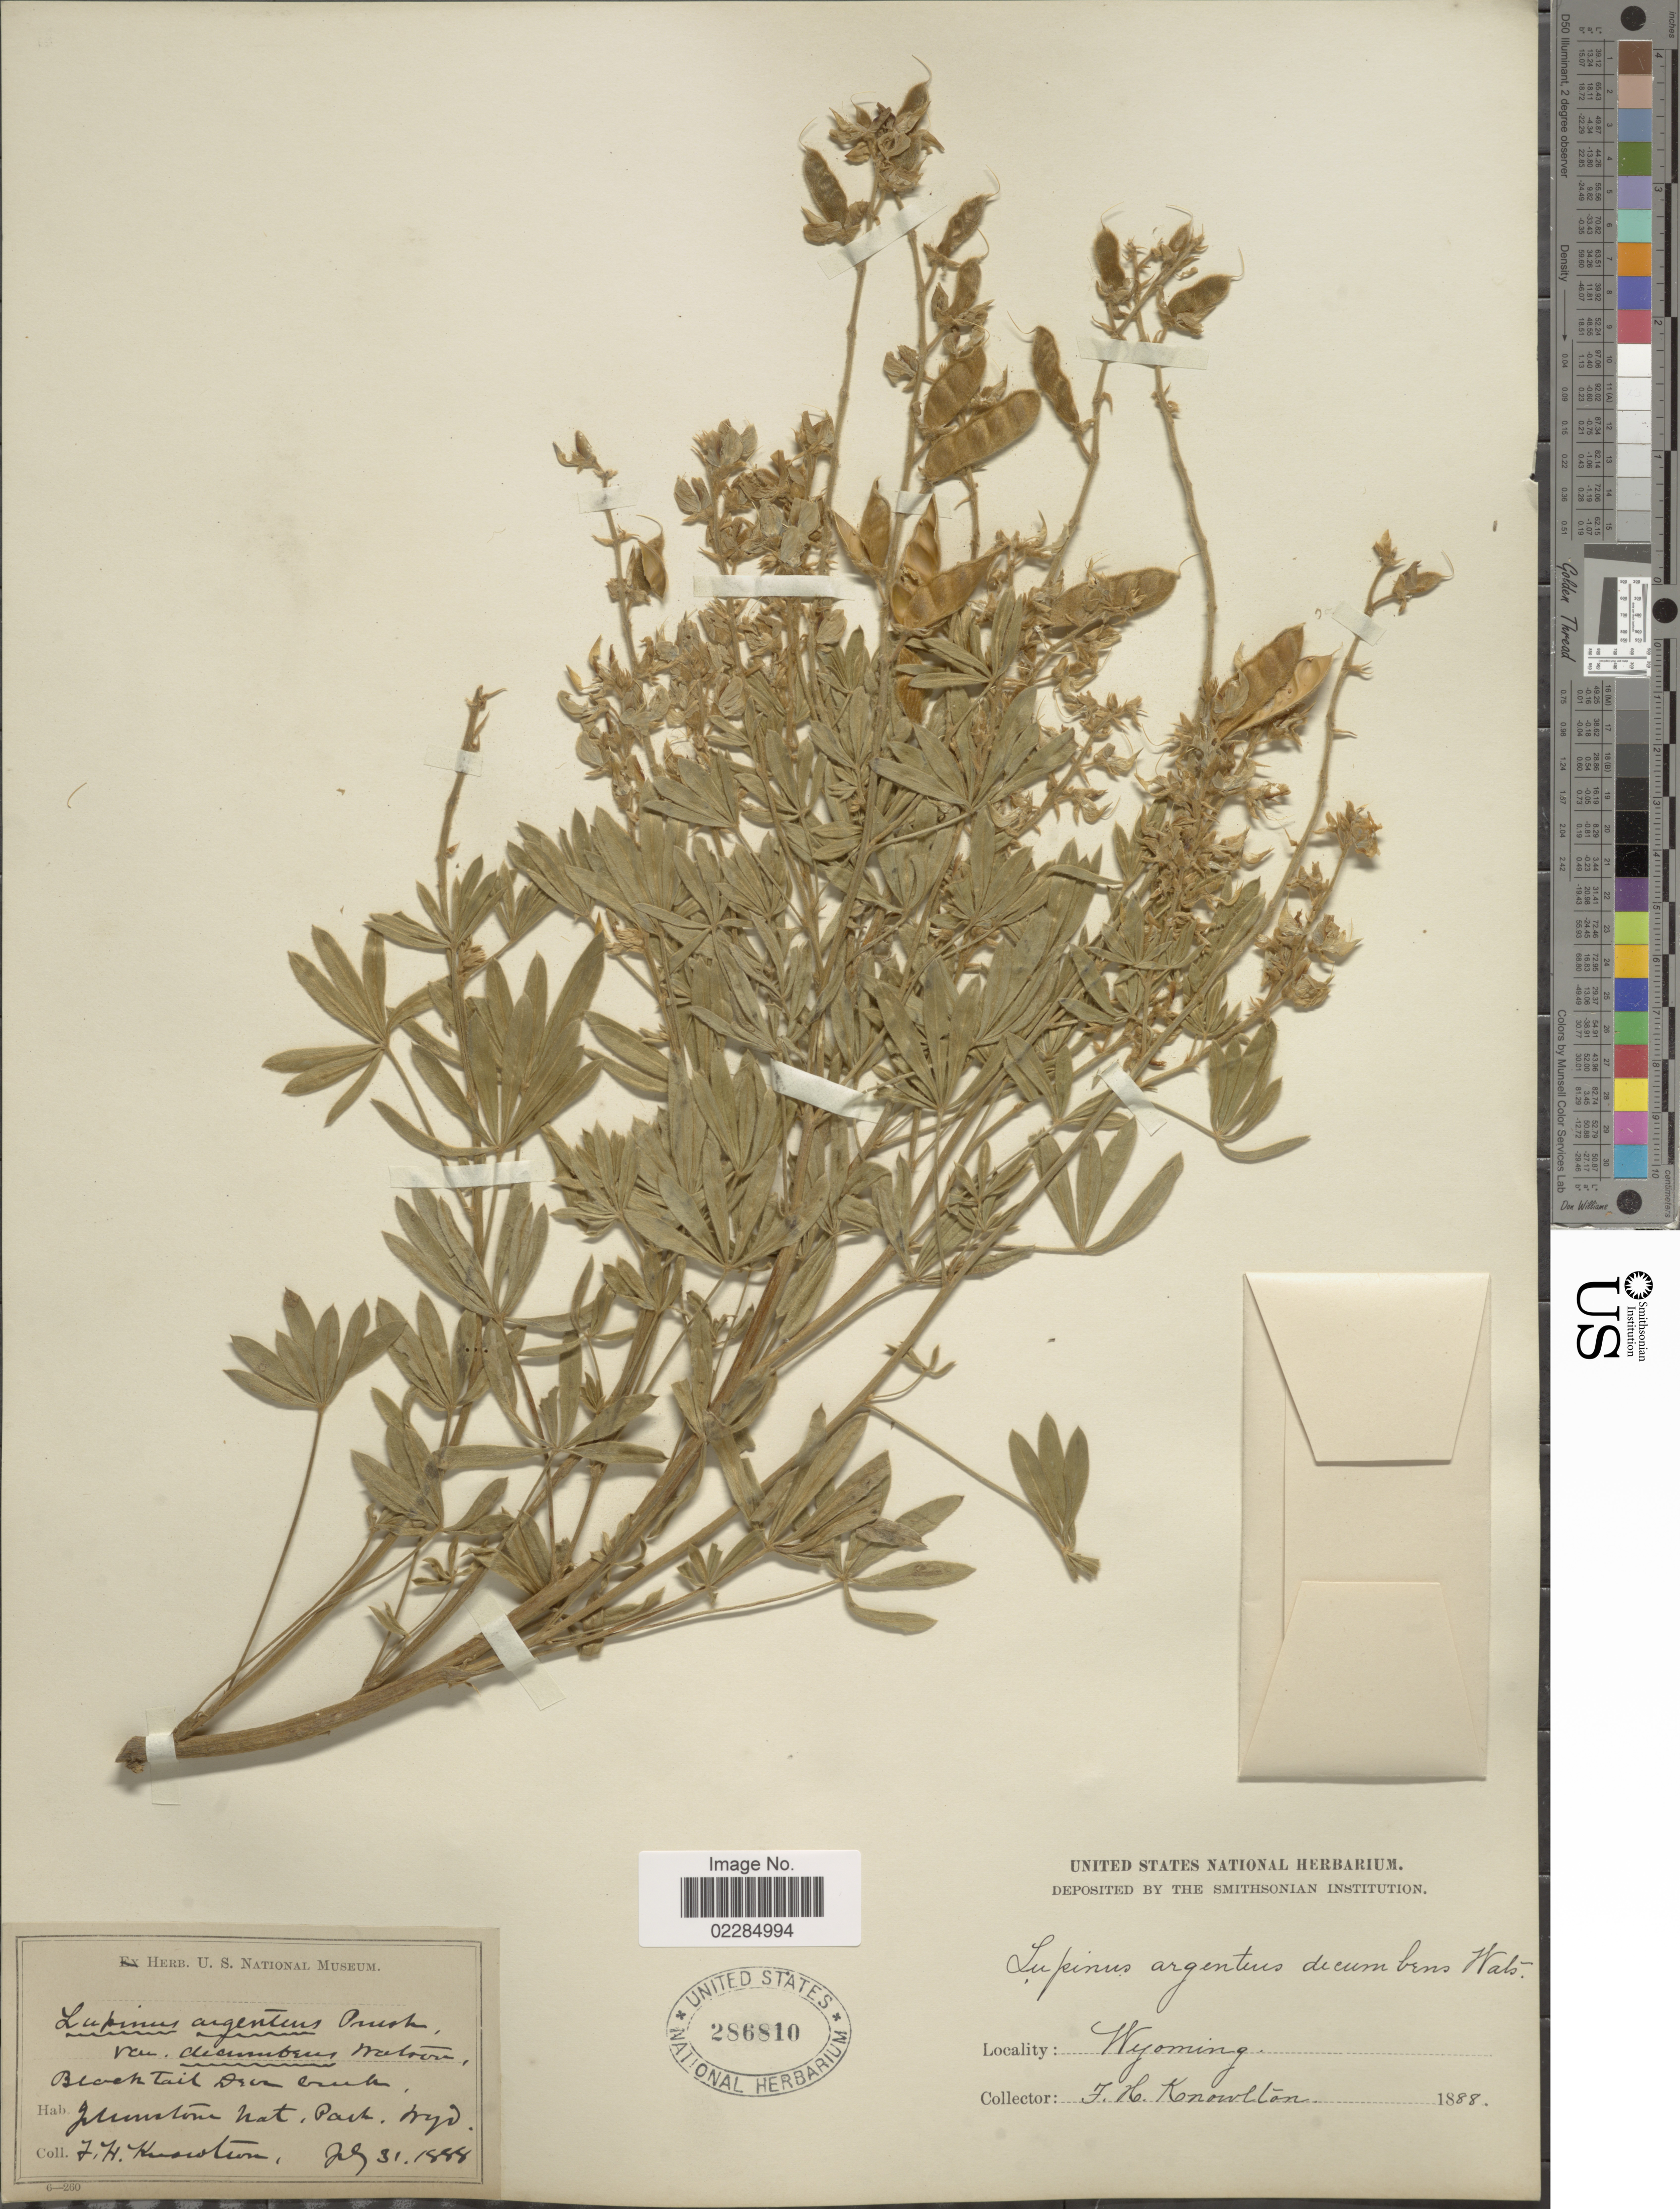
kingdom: Plantae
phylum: Tracheophyta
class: Magnoliopsida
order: Fabales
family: Fabaceae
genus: Lupinus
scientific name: Lupinus decumbens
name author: Torr.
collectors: F. H. Knowlton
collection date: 1888-07-31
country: United States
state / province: Wyoming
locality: Yellowstone Nat. Park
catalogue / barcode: US 286810